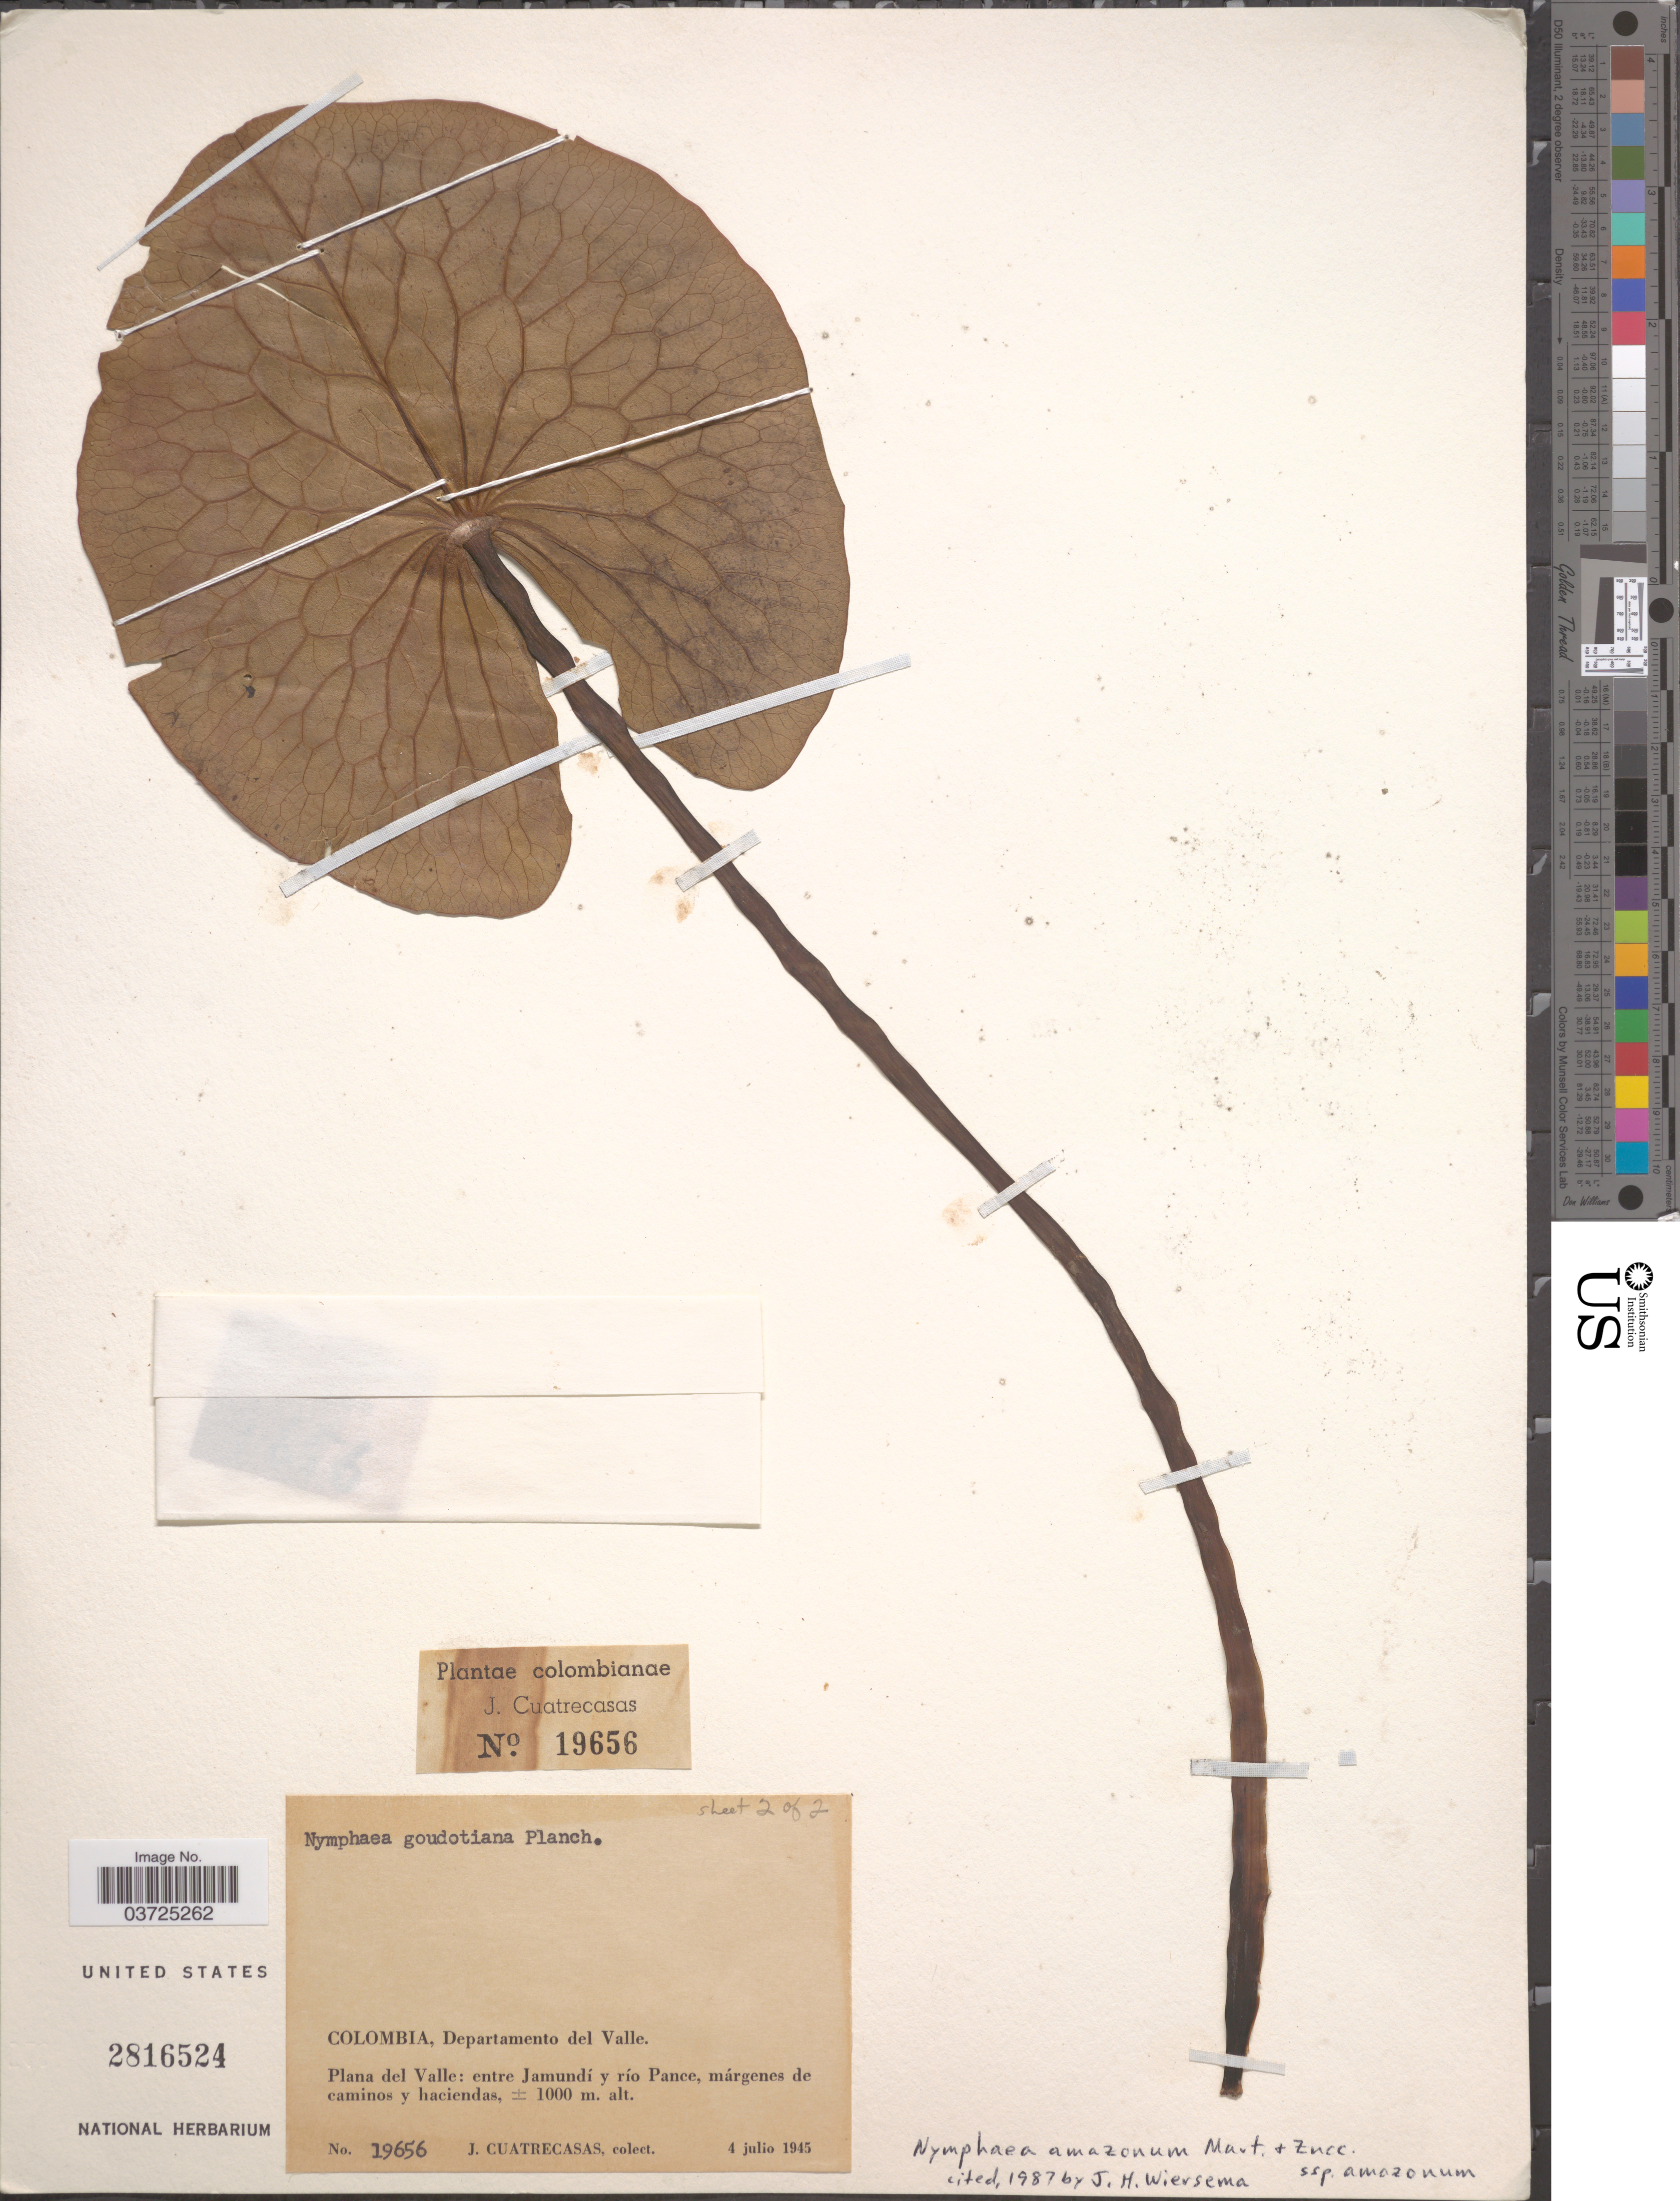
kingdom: Plantae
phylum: Tracheophyta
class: Magnoliopsida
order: Nymphaeales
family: Nymphaeaceae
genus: Nymphaea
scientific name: Nymphaea amazonum subsp. amazonum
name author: Mart. & Zucc.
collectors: J. Cuatrecasas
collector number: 19656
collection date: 1945-07-04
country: Colombia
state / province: Valle del Cauca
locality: Departamento del Valle. Plana del valle: entre Jamundí y río Pance, márgenes de caminos y haciendas.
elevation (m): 1000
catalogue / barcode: US 2816524